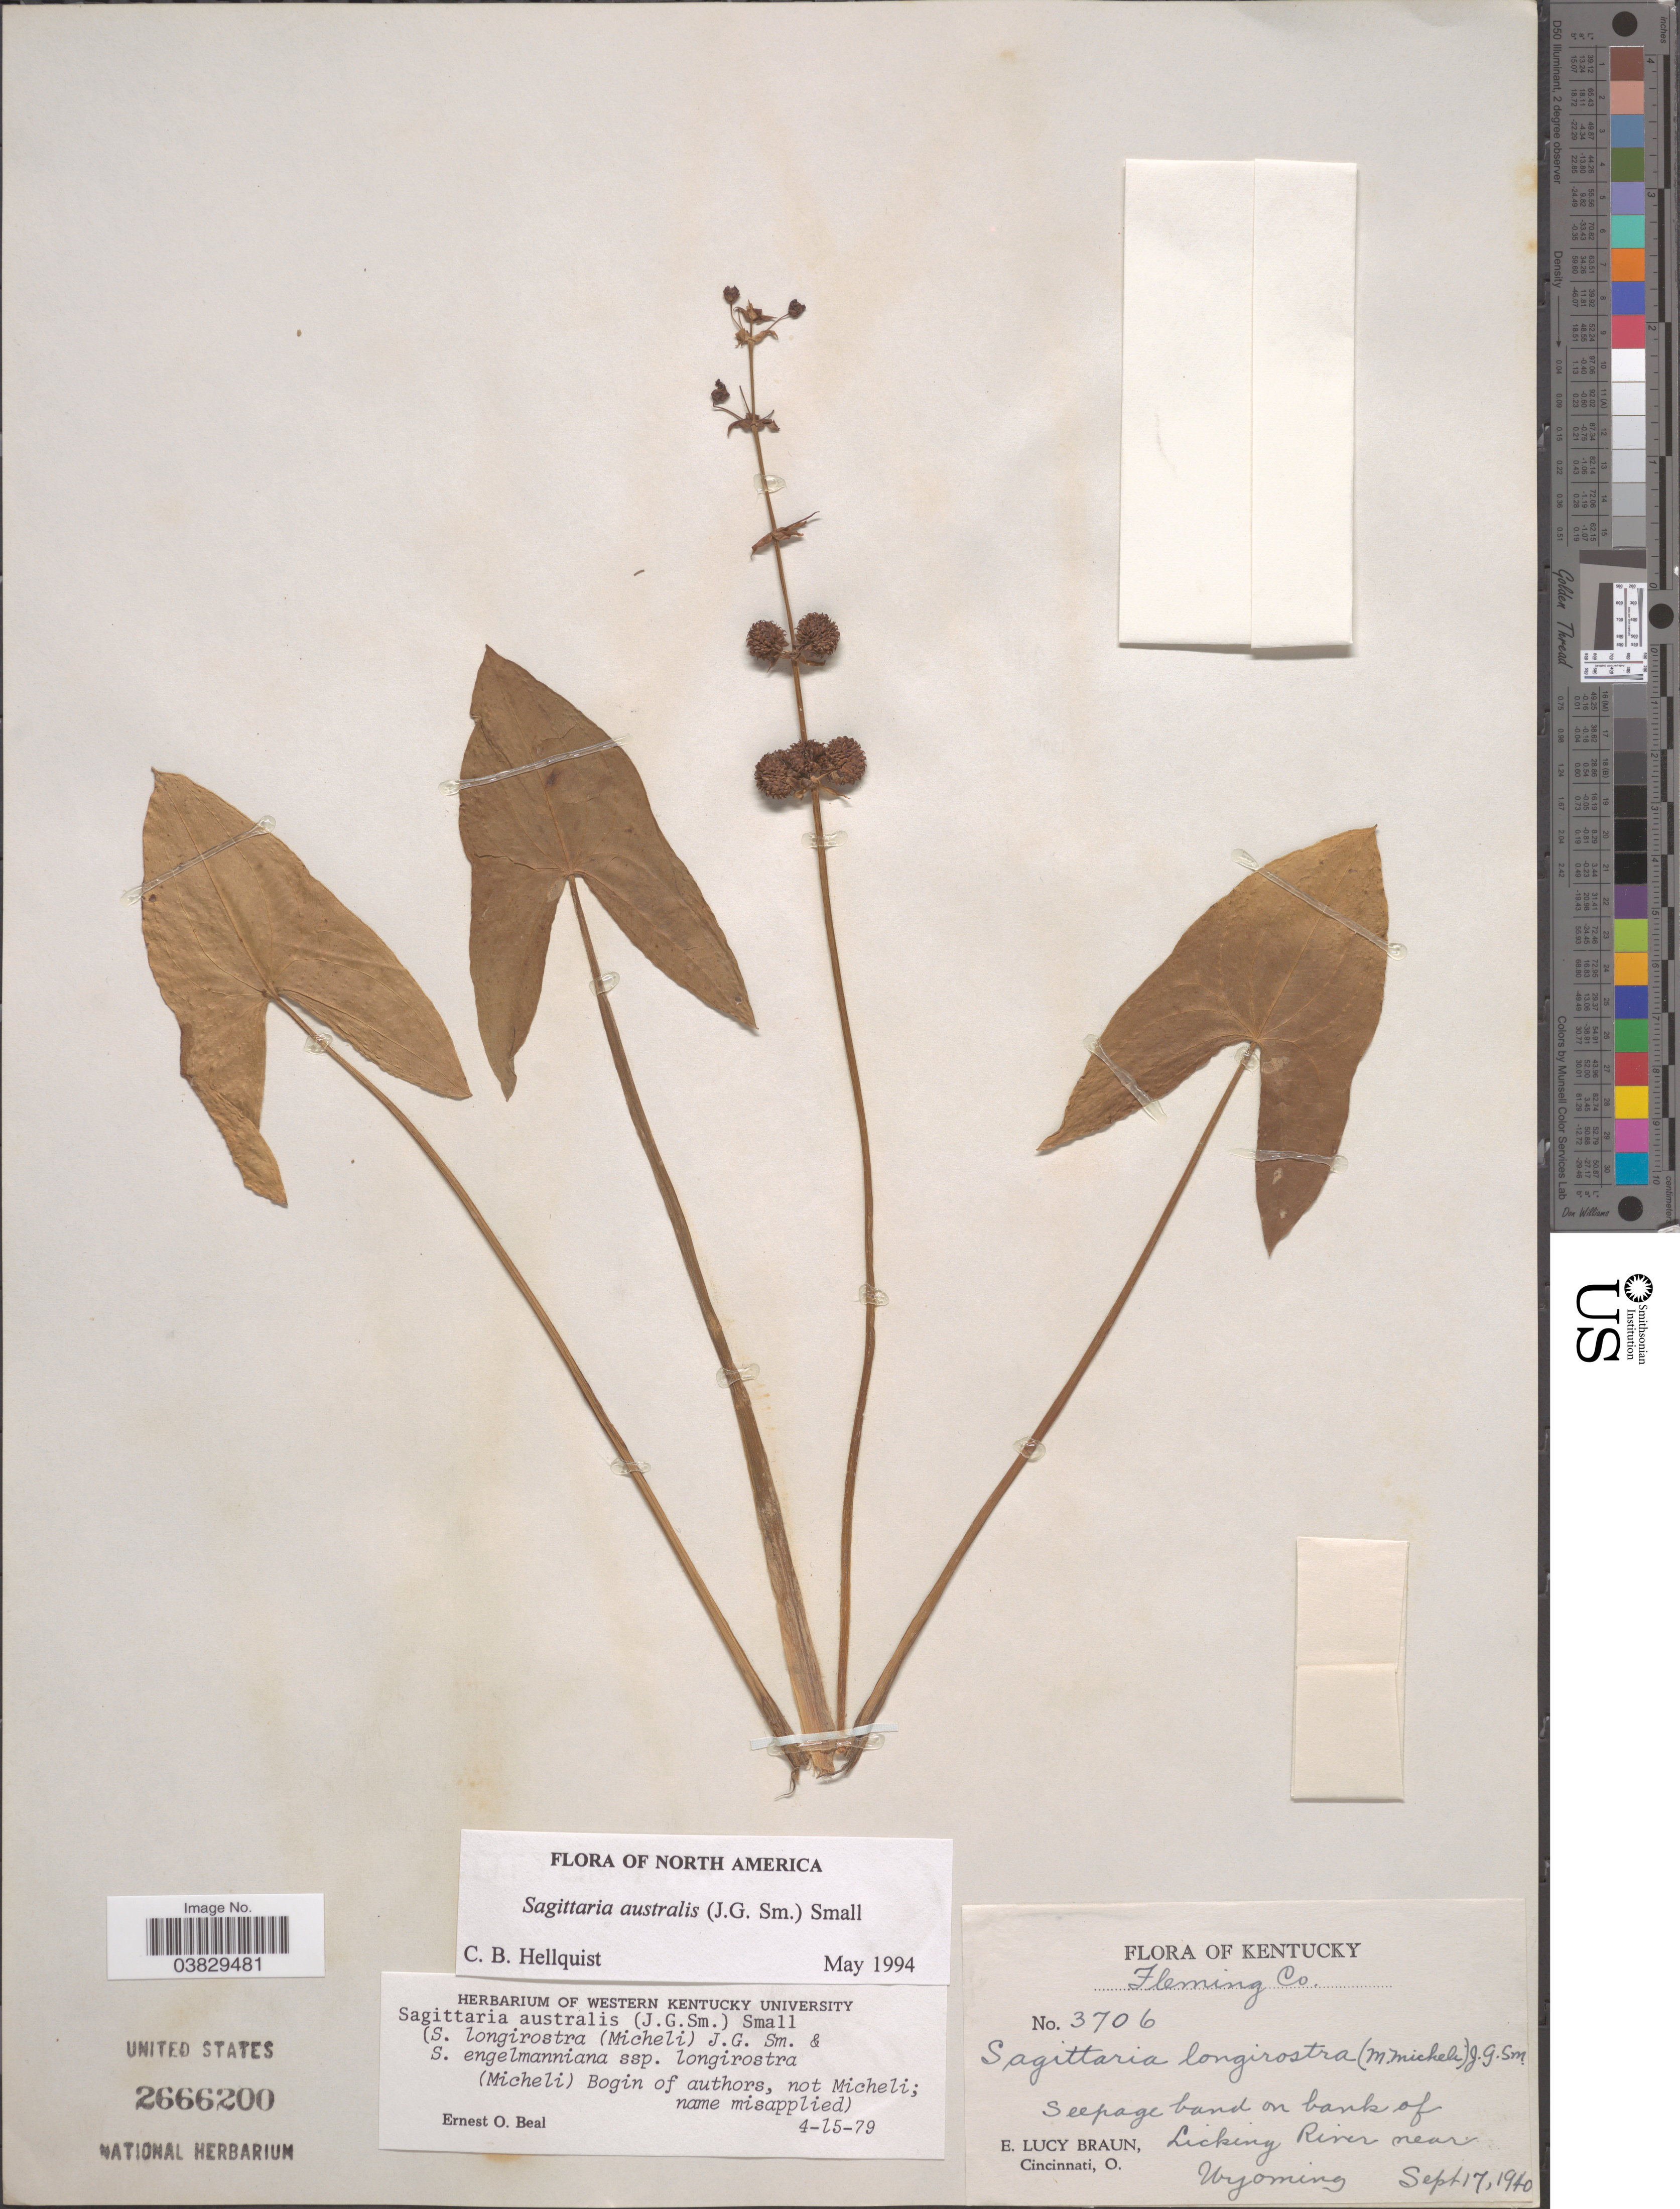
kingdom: Plantae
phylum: Tracheophyta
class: Liliopsida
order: Alismatales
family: Alismataceae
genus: Sagittaria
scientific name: Sagittaria australis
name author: (J.G. Sm. ex C. Mohr) Small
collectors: E. L. Braun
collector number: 3706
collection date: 1940-09-17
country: United States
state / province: Kentucky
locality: Fleming Co. Seepage band on banks of Licking River near Wyoming.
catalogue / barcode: US 2666200